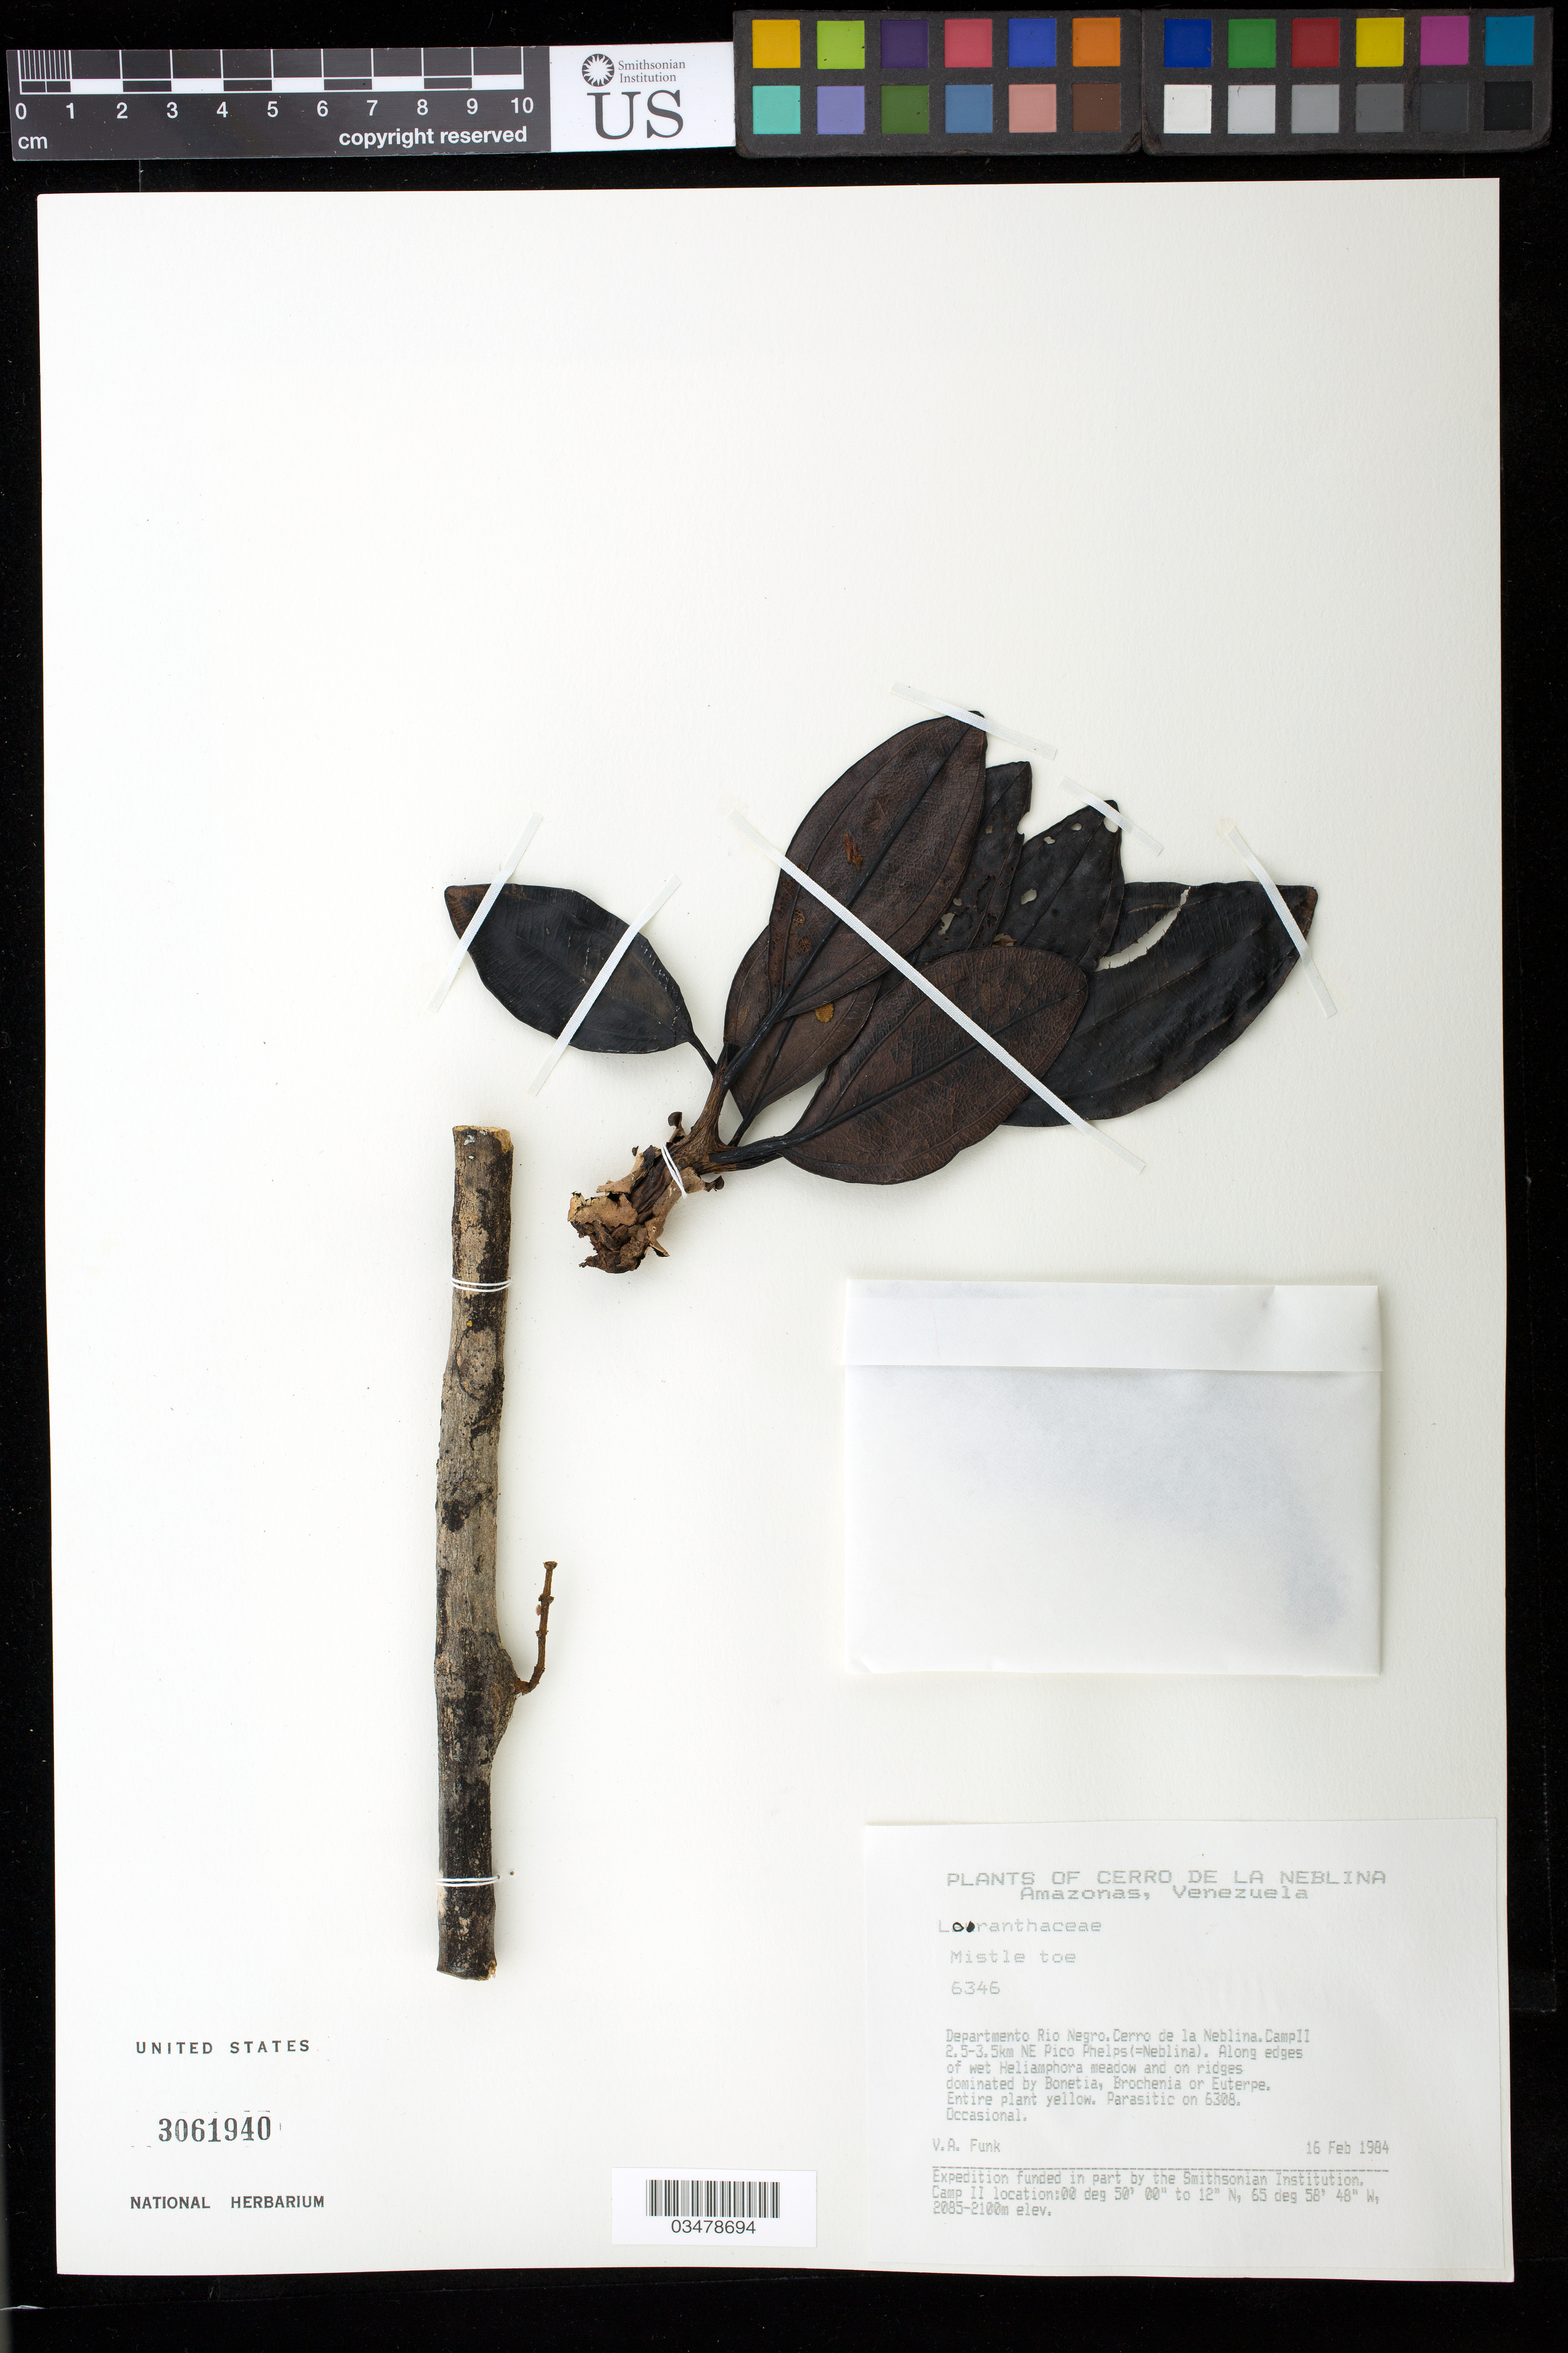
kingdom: Plantae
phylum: Tracheophyta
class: Magnoliopsida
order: Santalales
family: Loranthaceae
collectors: V. Funk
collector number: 6346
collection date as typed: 16-Feb-84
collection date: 1984-02-16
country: Venezuela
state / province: Amazonas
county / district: Río Negro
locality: Cerro de la Neblina, Camp II 2.5-3.5 km NE Pico Phelps (=Neblina)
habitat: Along edges of wet Heliamphora meadow and on ridges dominated by Bonnetia, Brocchinia or Euterpe.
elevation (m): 2085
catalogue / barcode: US 3061940